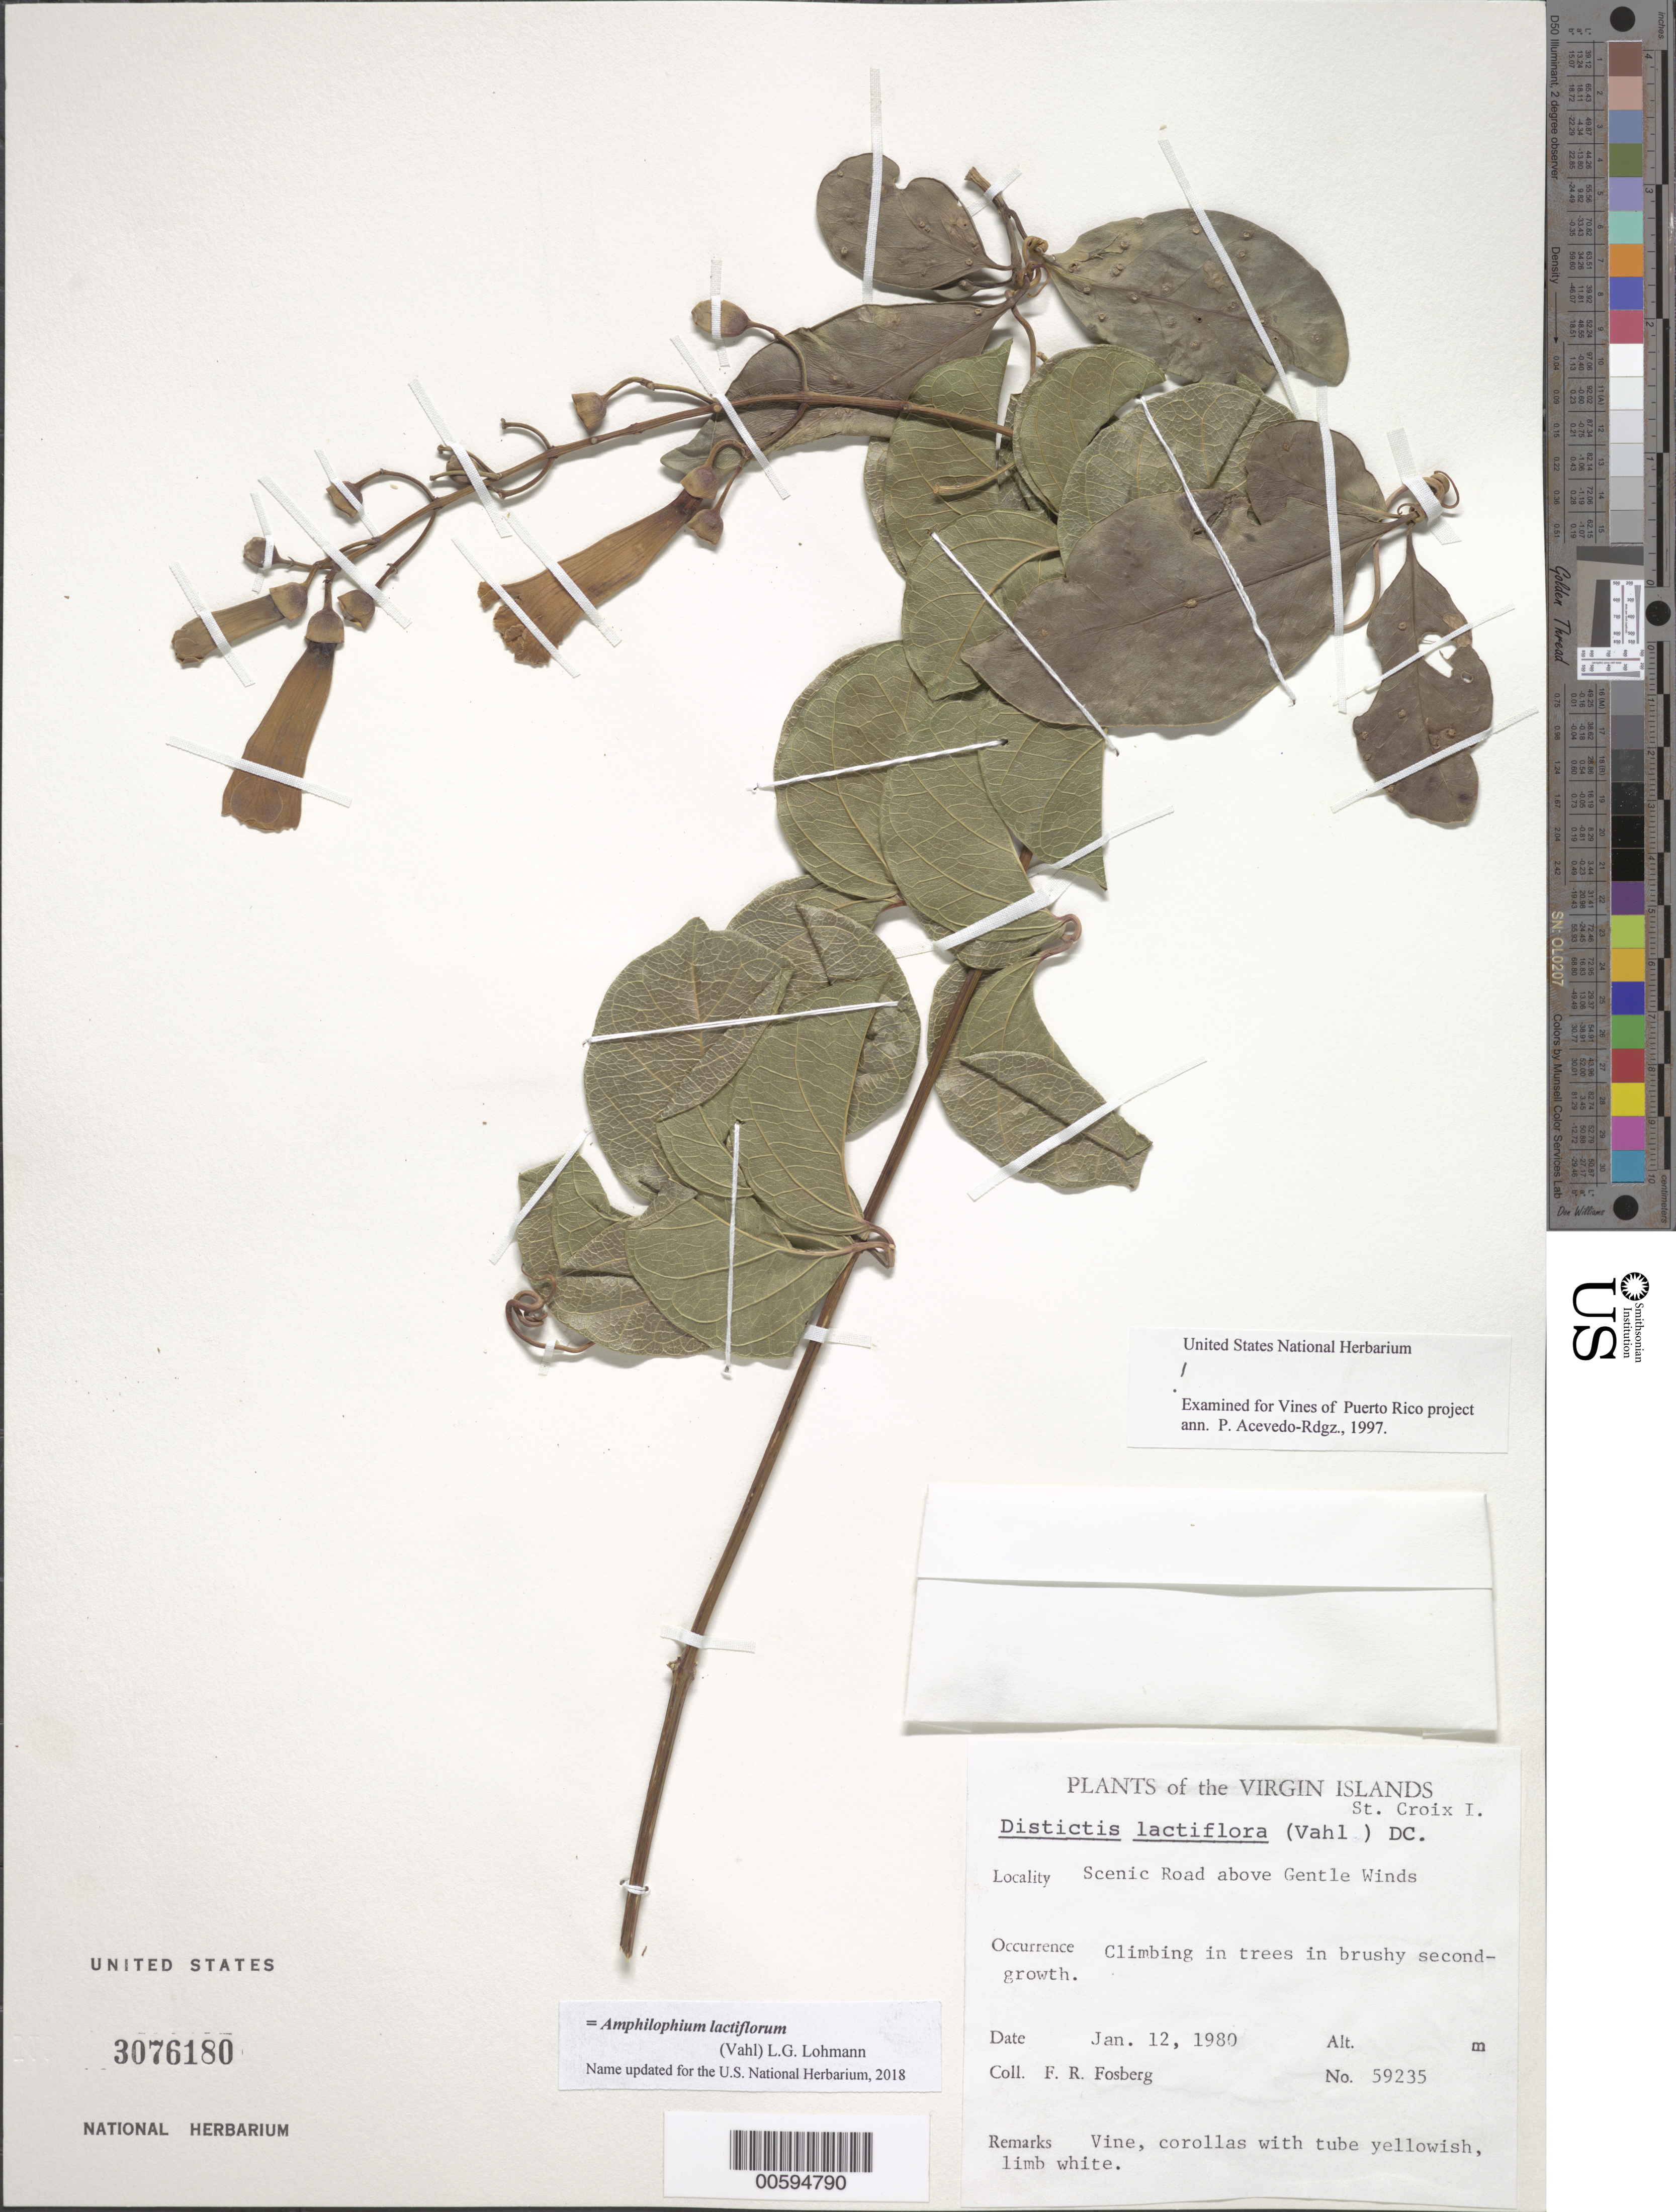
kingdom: Plantae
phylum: Tracheophyta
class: Magnoliopsida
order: Lamiales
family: Bignoniaceae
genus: Amphilophium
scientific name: Amphilophium lactiflorum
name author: (Vahl) L.G. Lohmann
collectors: F. R. Fosberg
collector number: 59235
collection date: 1980-01-12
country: U.S. Virgin Islands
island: St. Croix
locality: Gentle Winds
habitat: Climbing on trees in brushy second growth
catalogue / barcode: US 3076180